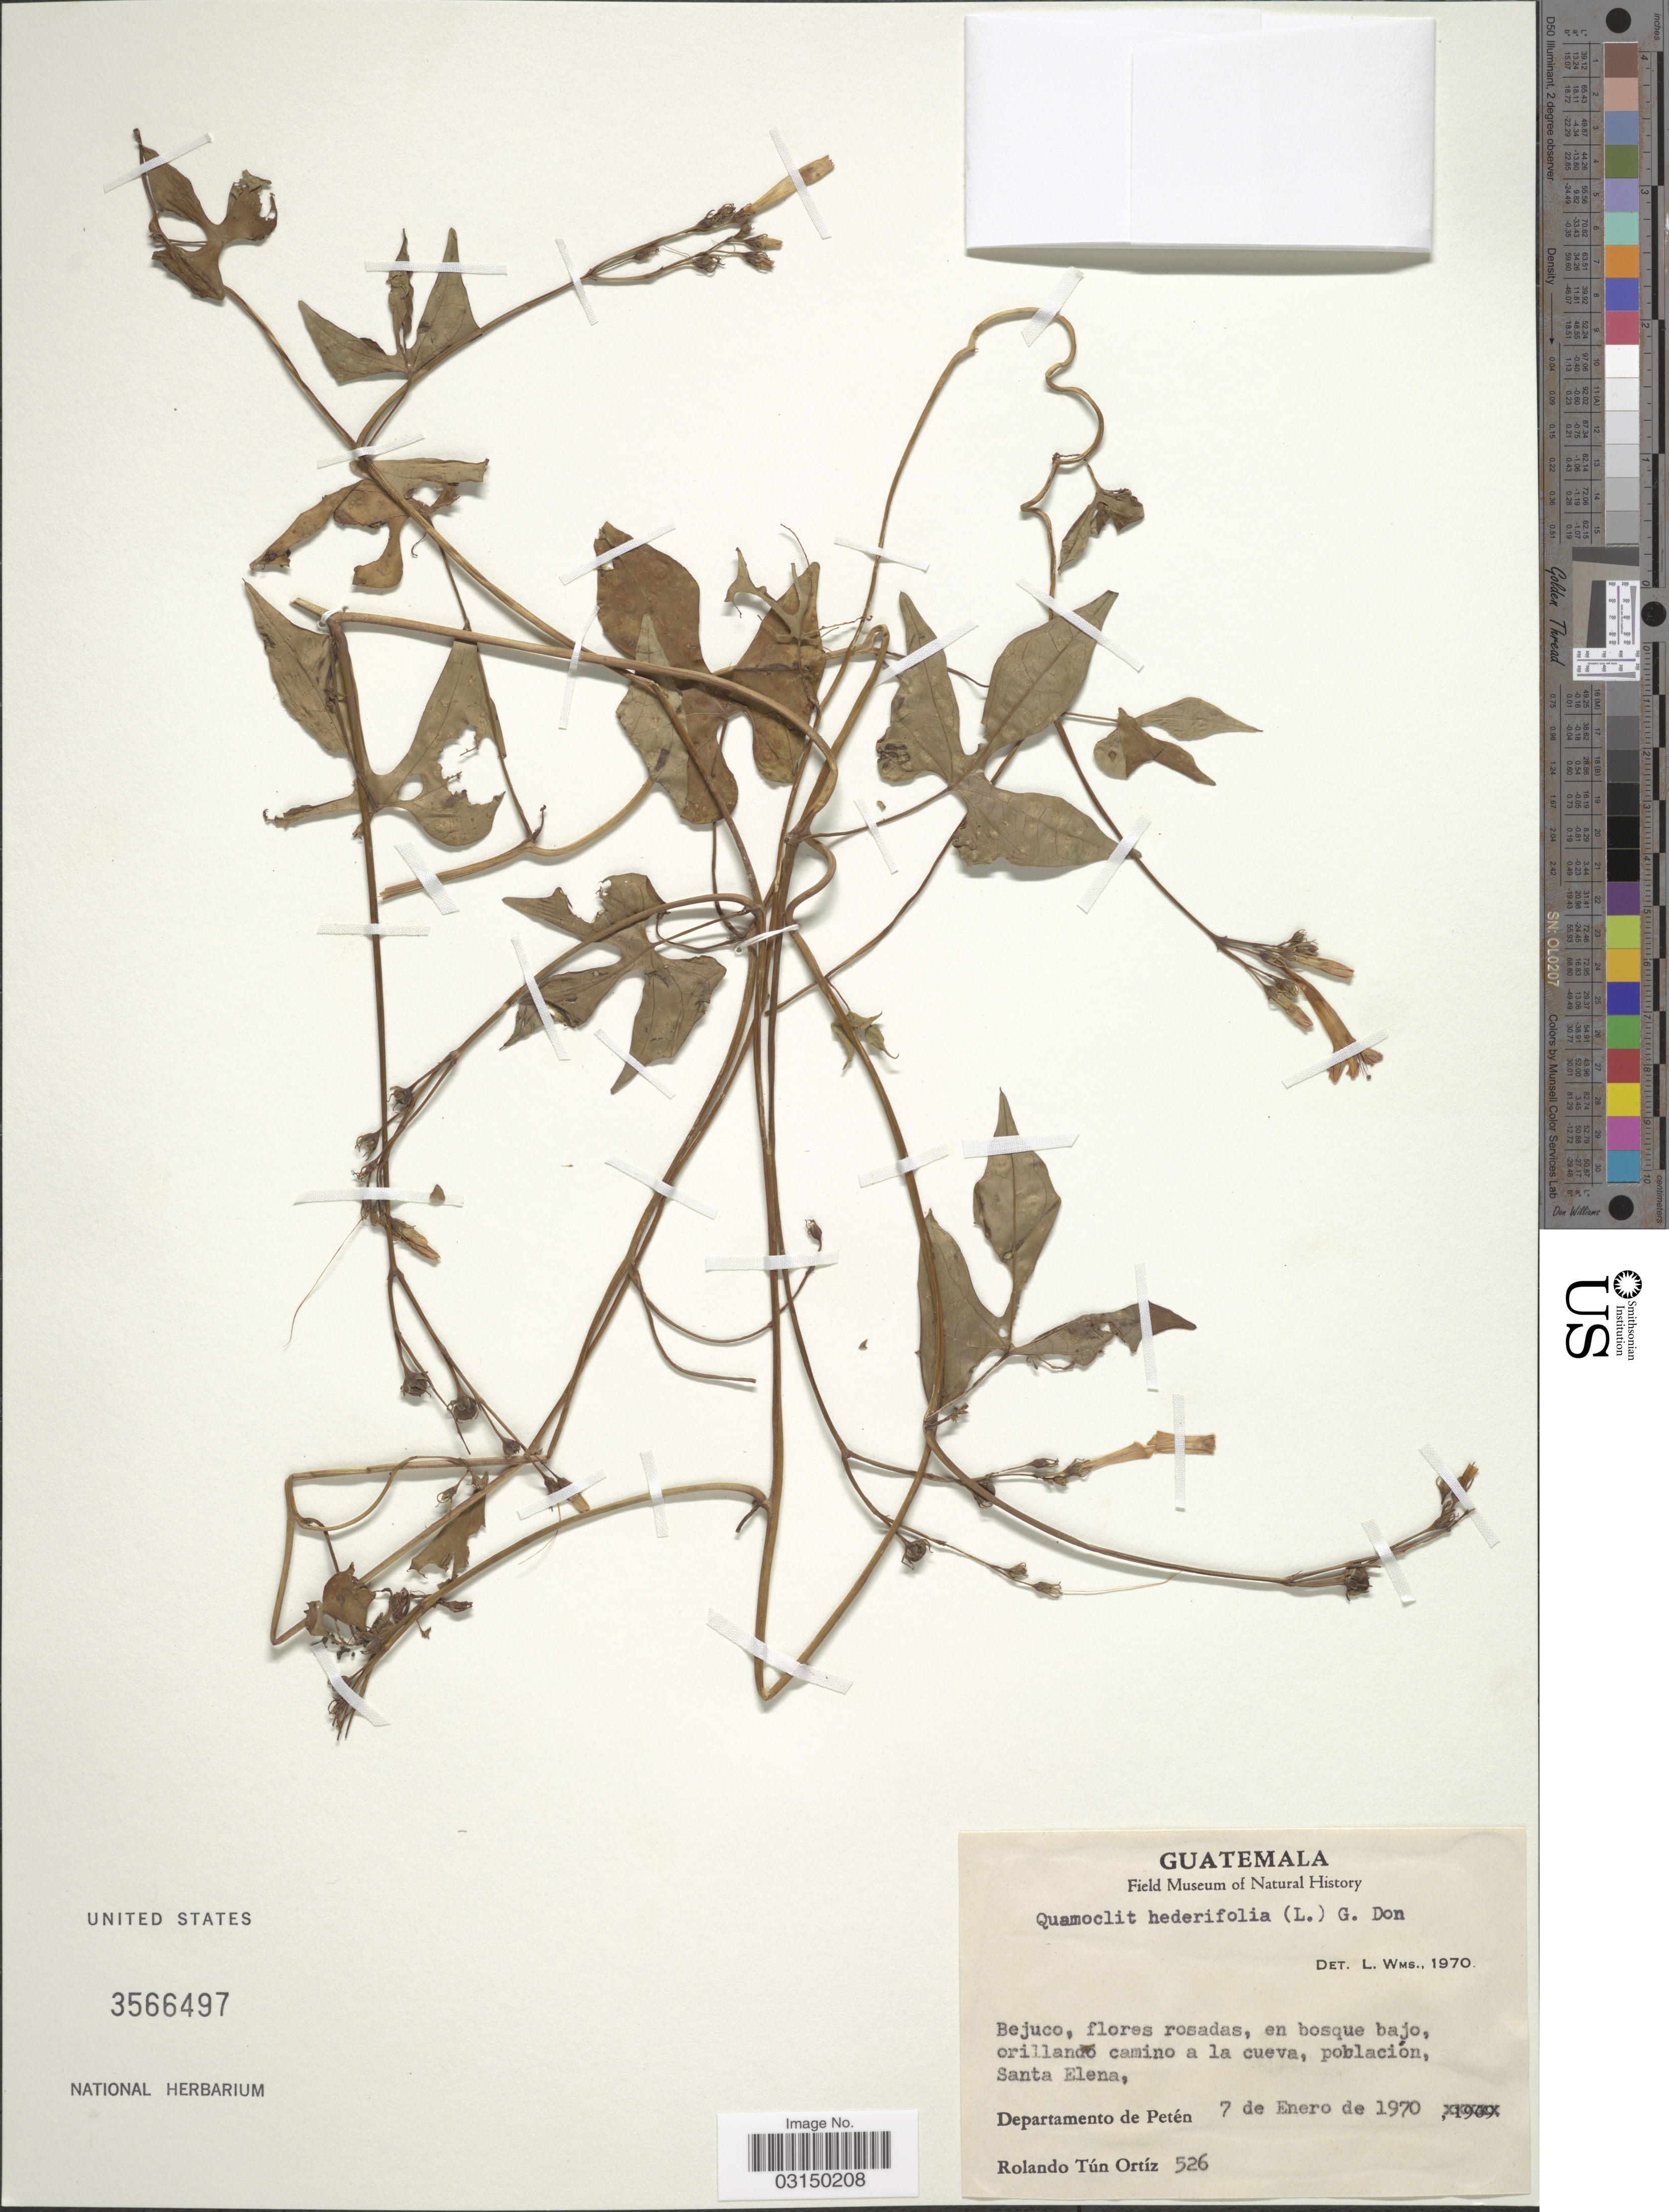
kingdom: Plantae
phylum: Tracheophyta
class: Magnoliopsida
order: Solanales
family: Convolvulaceae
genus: Ipomoea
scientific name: Ipomoea hederifolia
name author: L.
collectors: R. Ortiz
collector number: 526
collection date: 1970-01-07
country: Guatemala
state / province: El Petén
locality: Santa Elena. Departamento de Petén.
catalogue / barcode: US 3566497